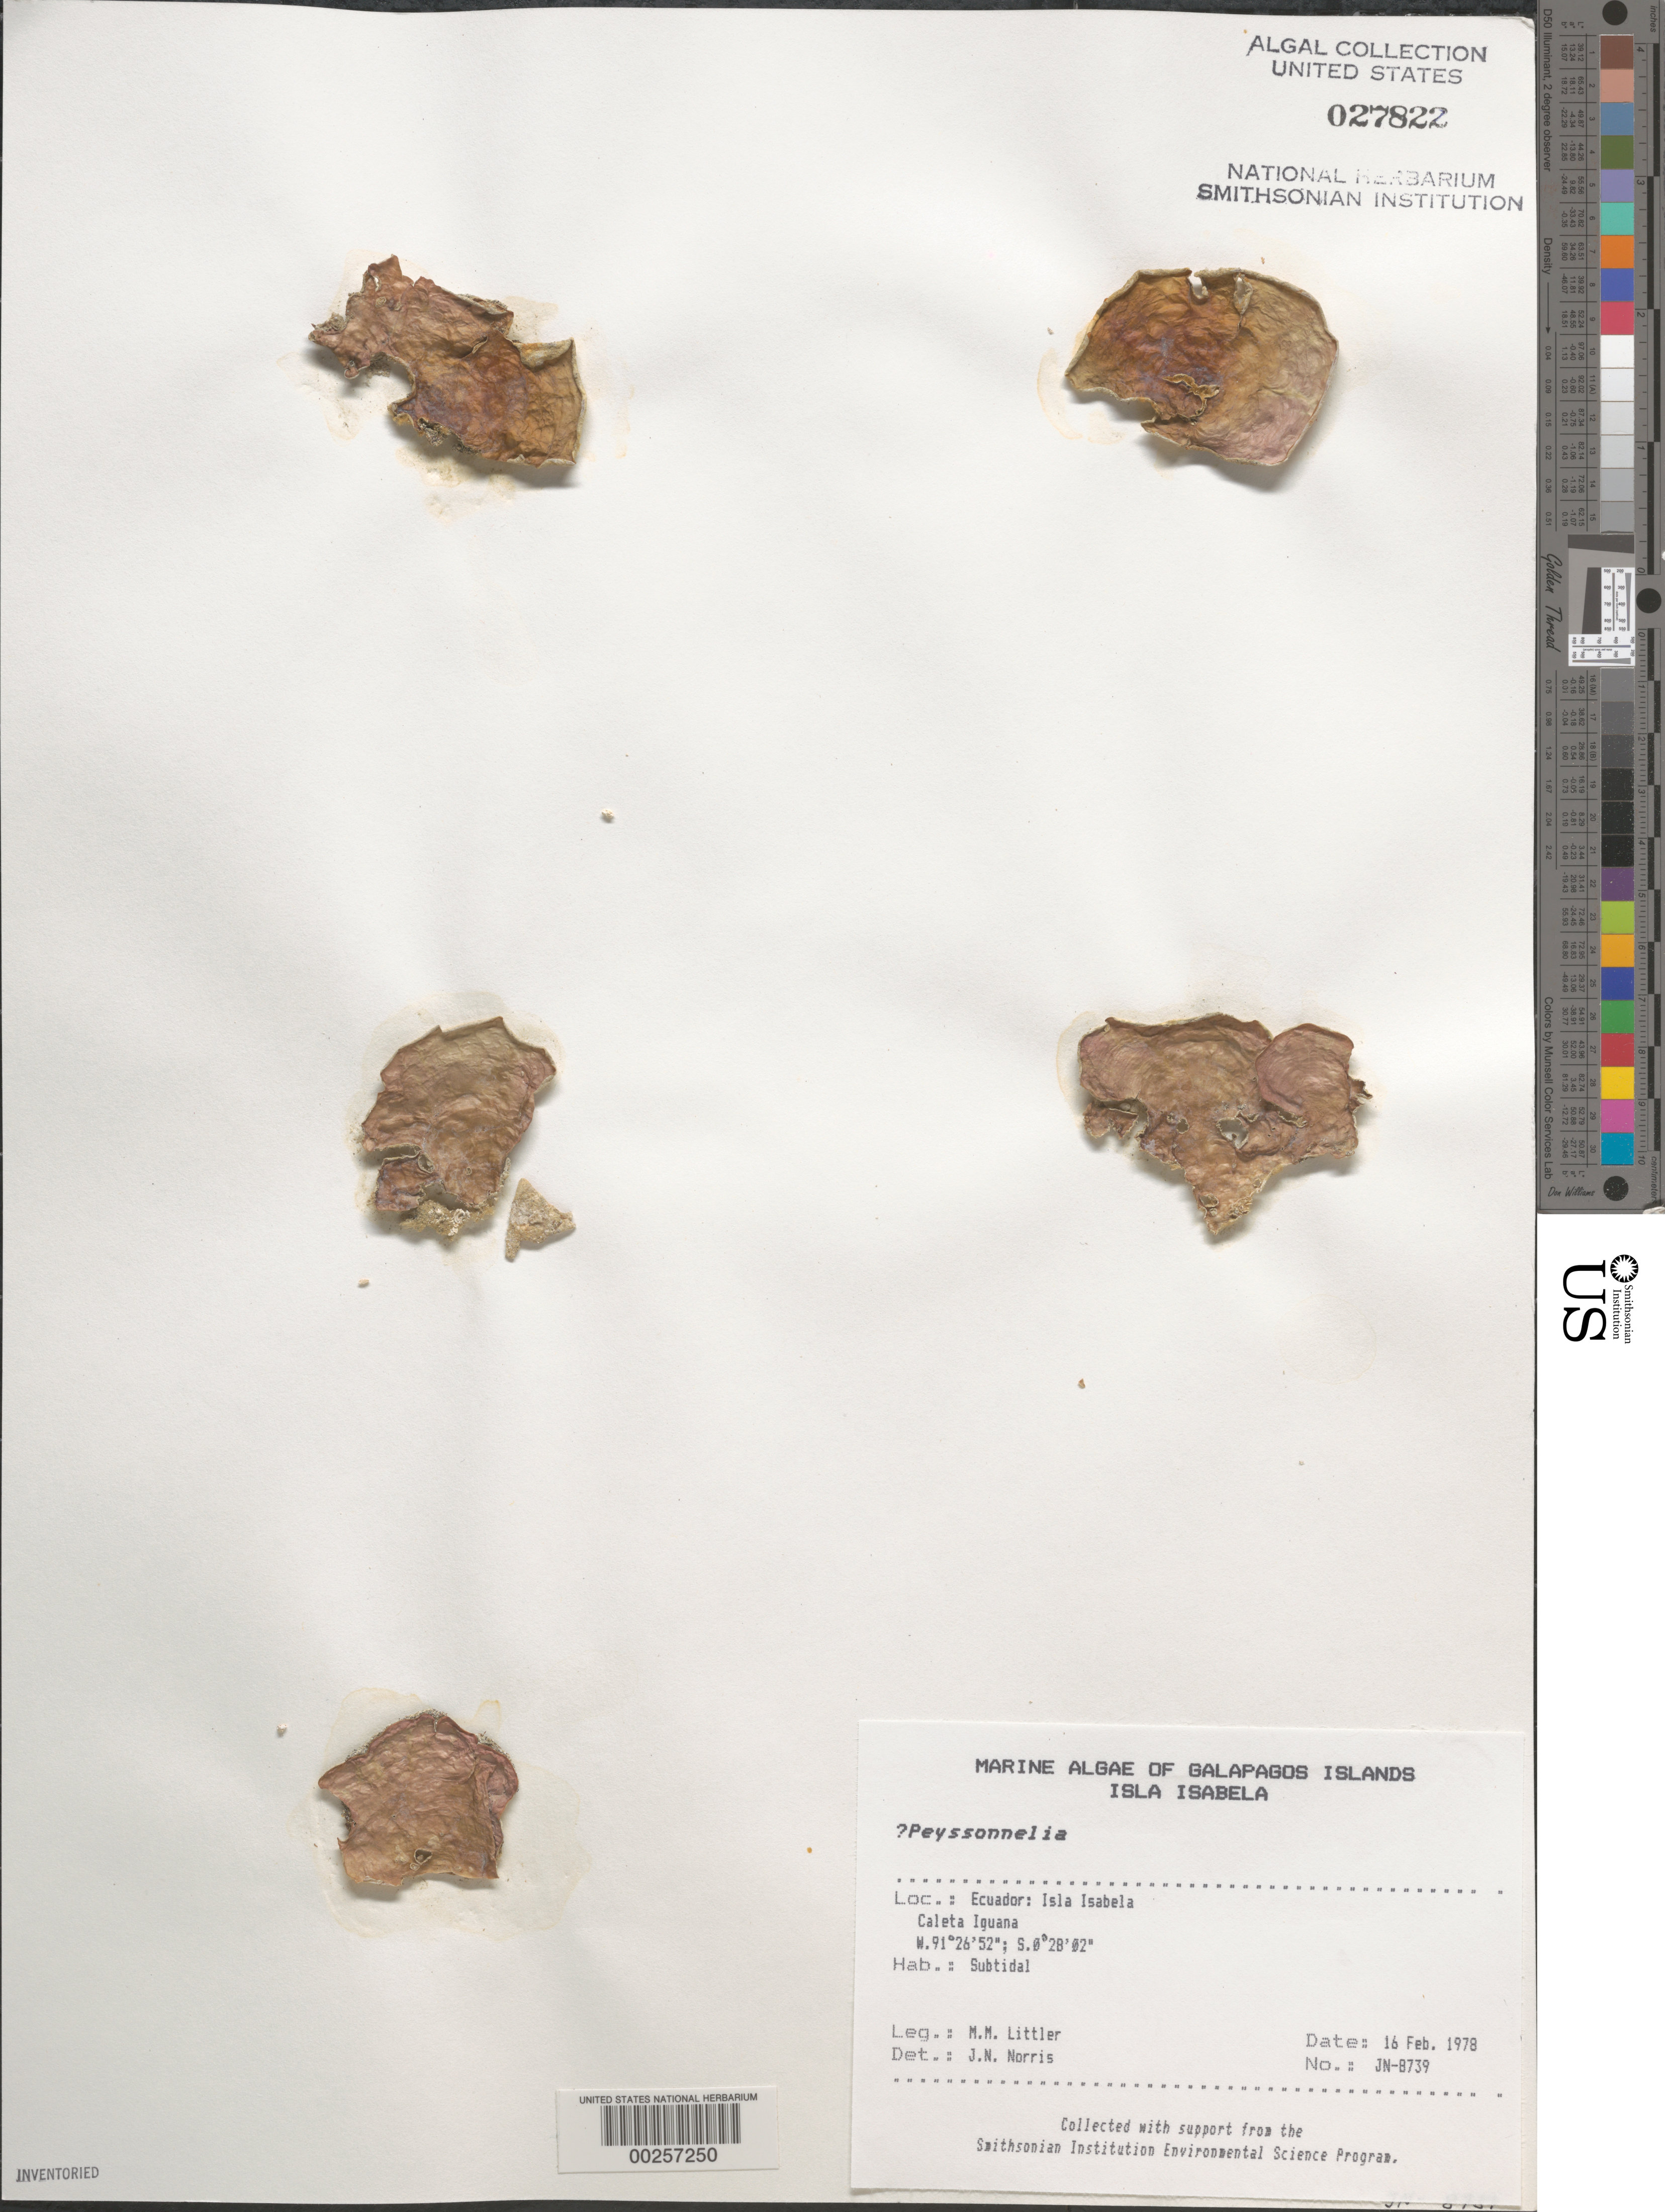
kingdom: Plantae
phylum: Rhodophyta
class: Florideophyceae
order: Peyssonneliales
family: Peyssonneliaceae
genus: Peyssonnelia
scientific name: Peyssonnelia sp.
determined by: Norris, James N.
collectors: M. M. Littler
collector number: Jn-8739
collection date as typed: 16 Feb 1978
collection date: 1978-02-16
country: Ecuador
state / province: Colón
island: Isabela [Albemarle]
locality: Caleta Iguana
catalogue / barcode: US 27822